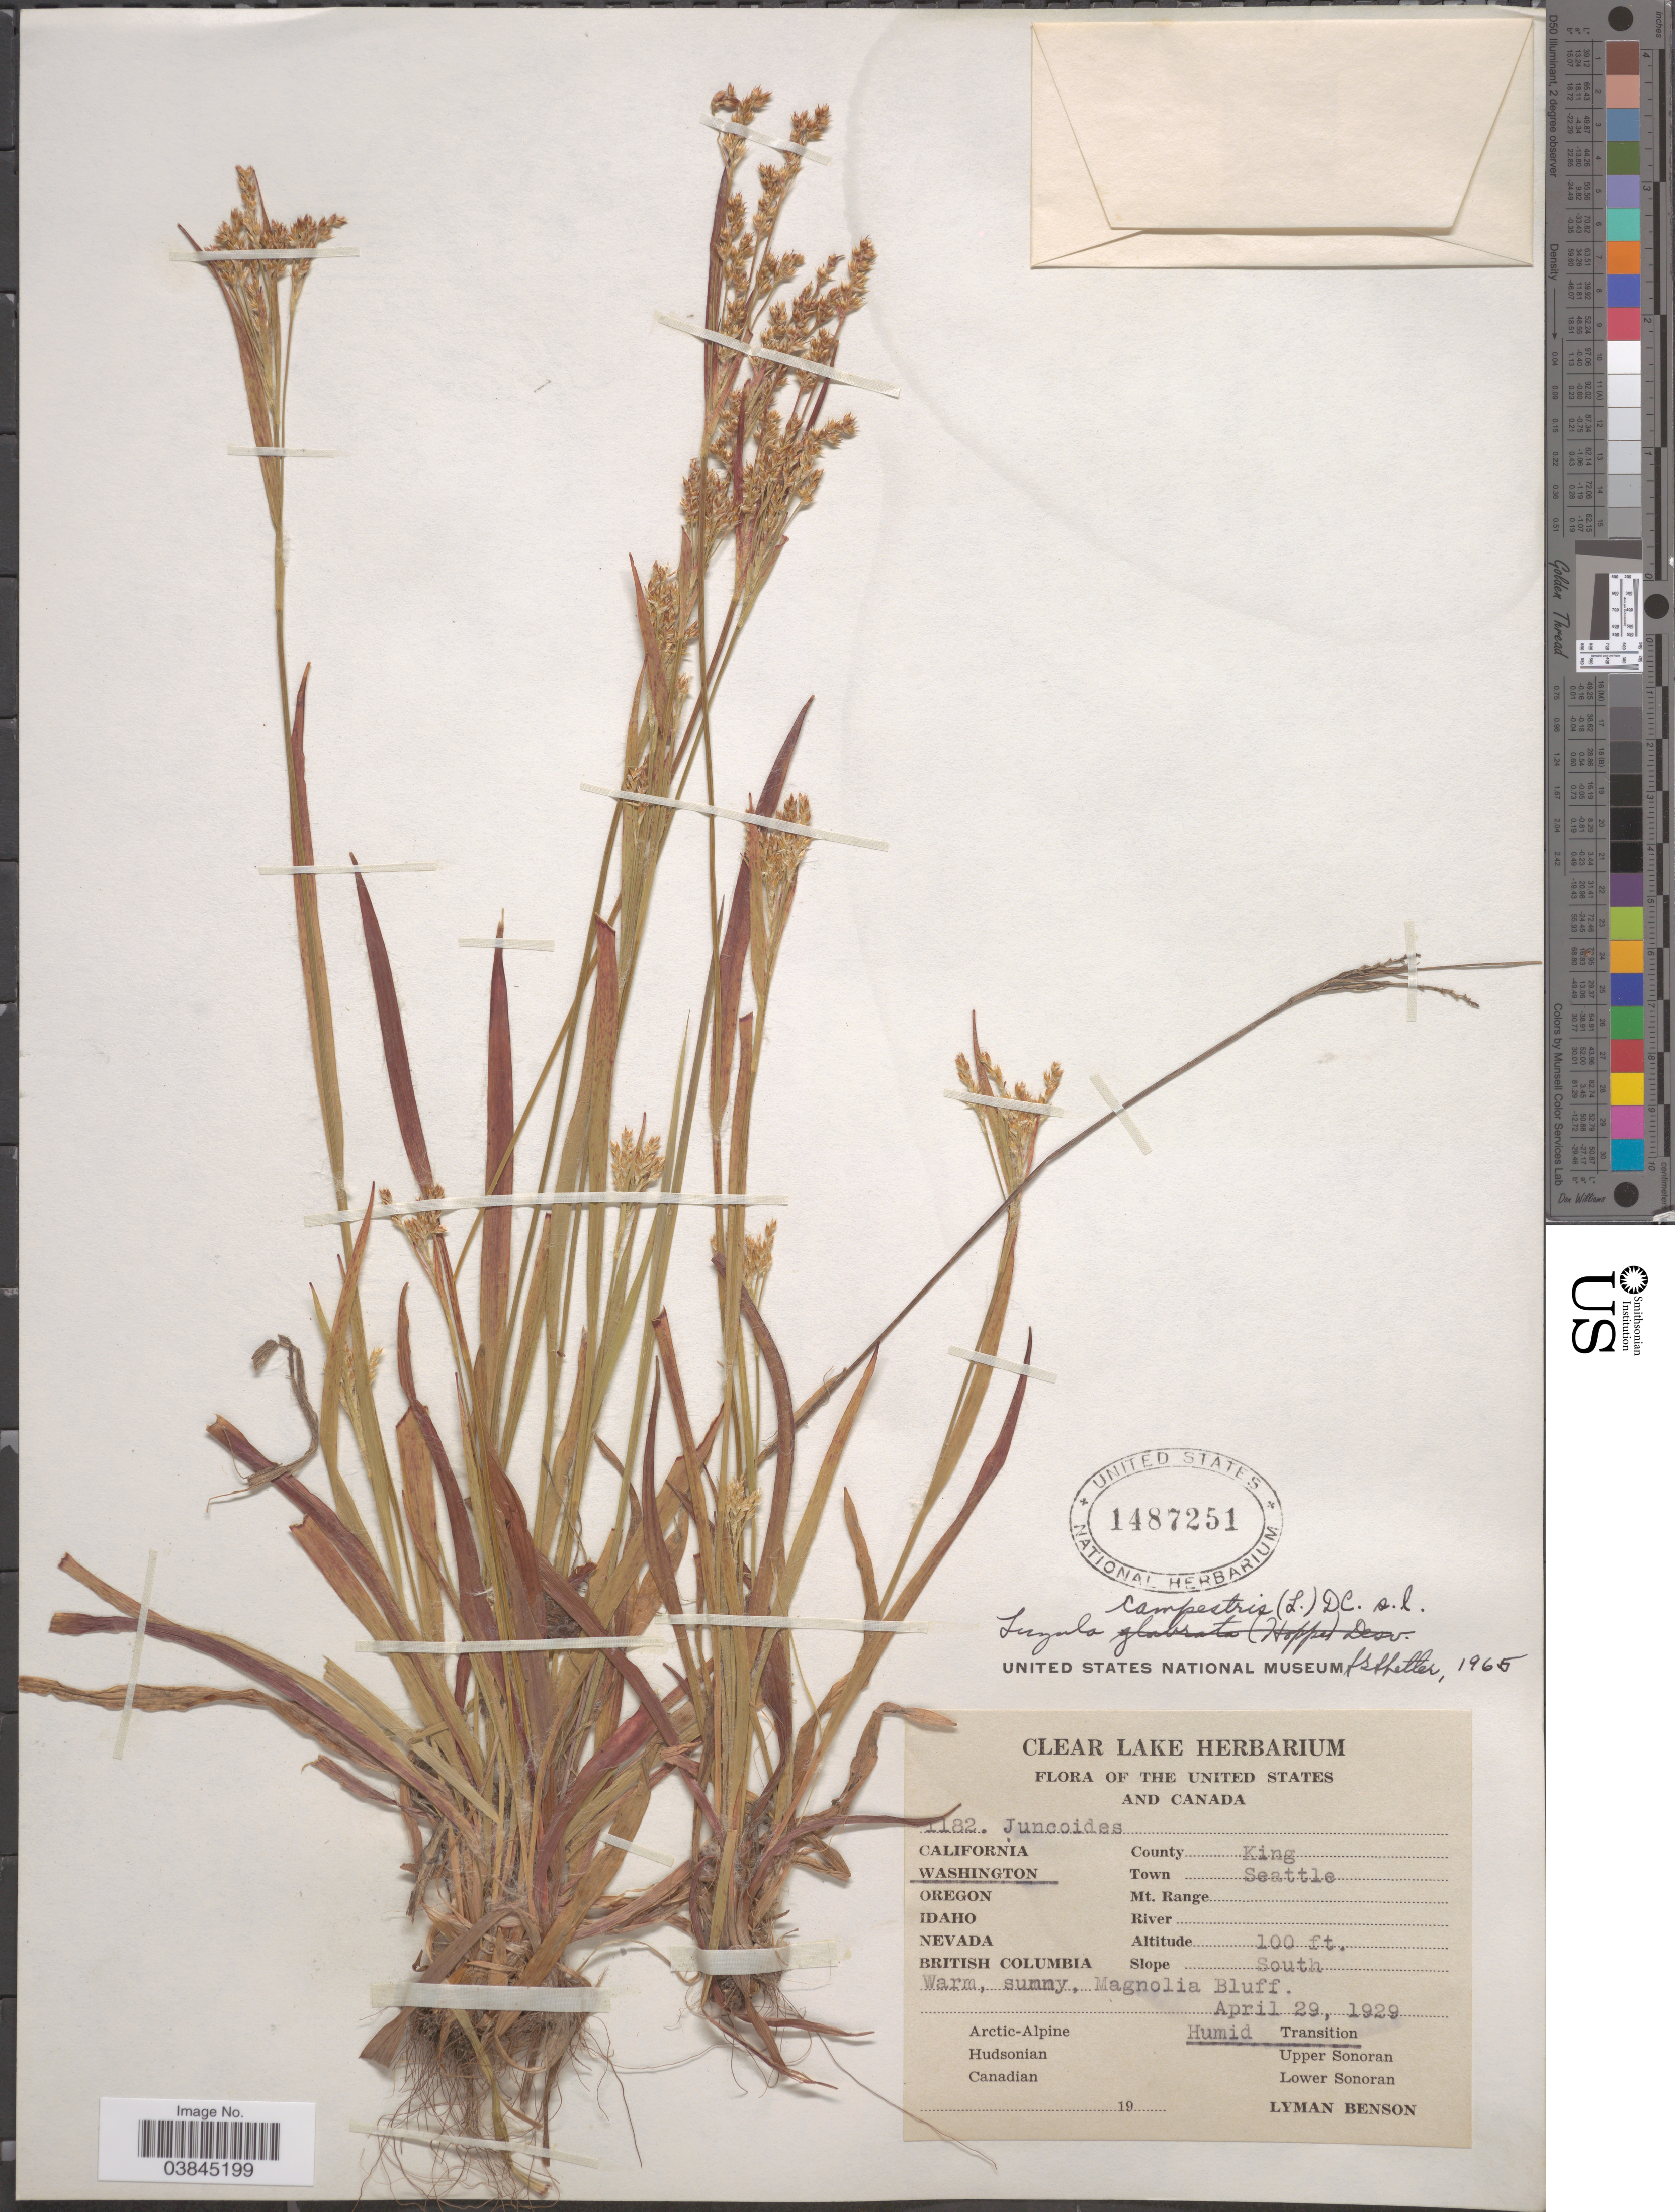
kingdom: Plantae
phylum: Tracheophyta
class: Liliopsida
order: Poales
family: Juncaceae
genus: Luzula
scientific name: Luzula campestris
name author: (L.) DC.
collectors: L. D. Benson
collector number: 1182*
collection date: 1929-04-29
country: United States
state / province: Washington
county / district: King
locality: County King. Town Seattle. Slope South. Magnolia Bluff. Humid Transition.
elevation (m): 30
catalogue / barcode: US 1487251